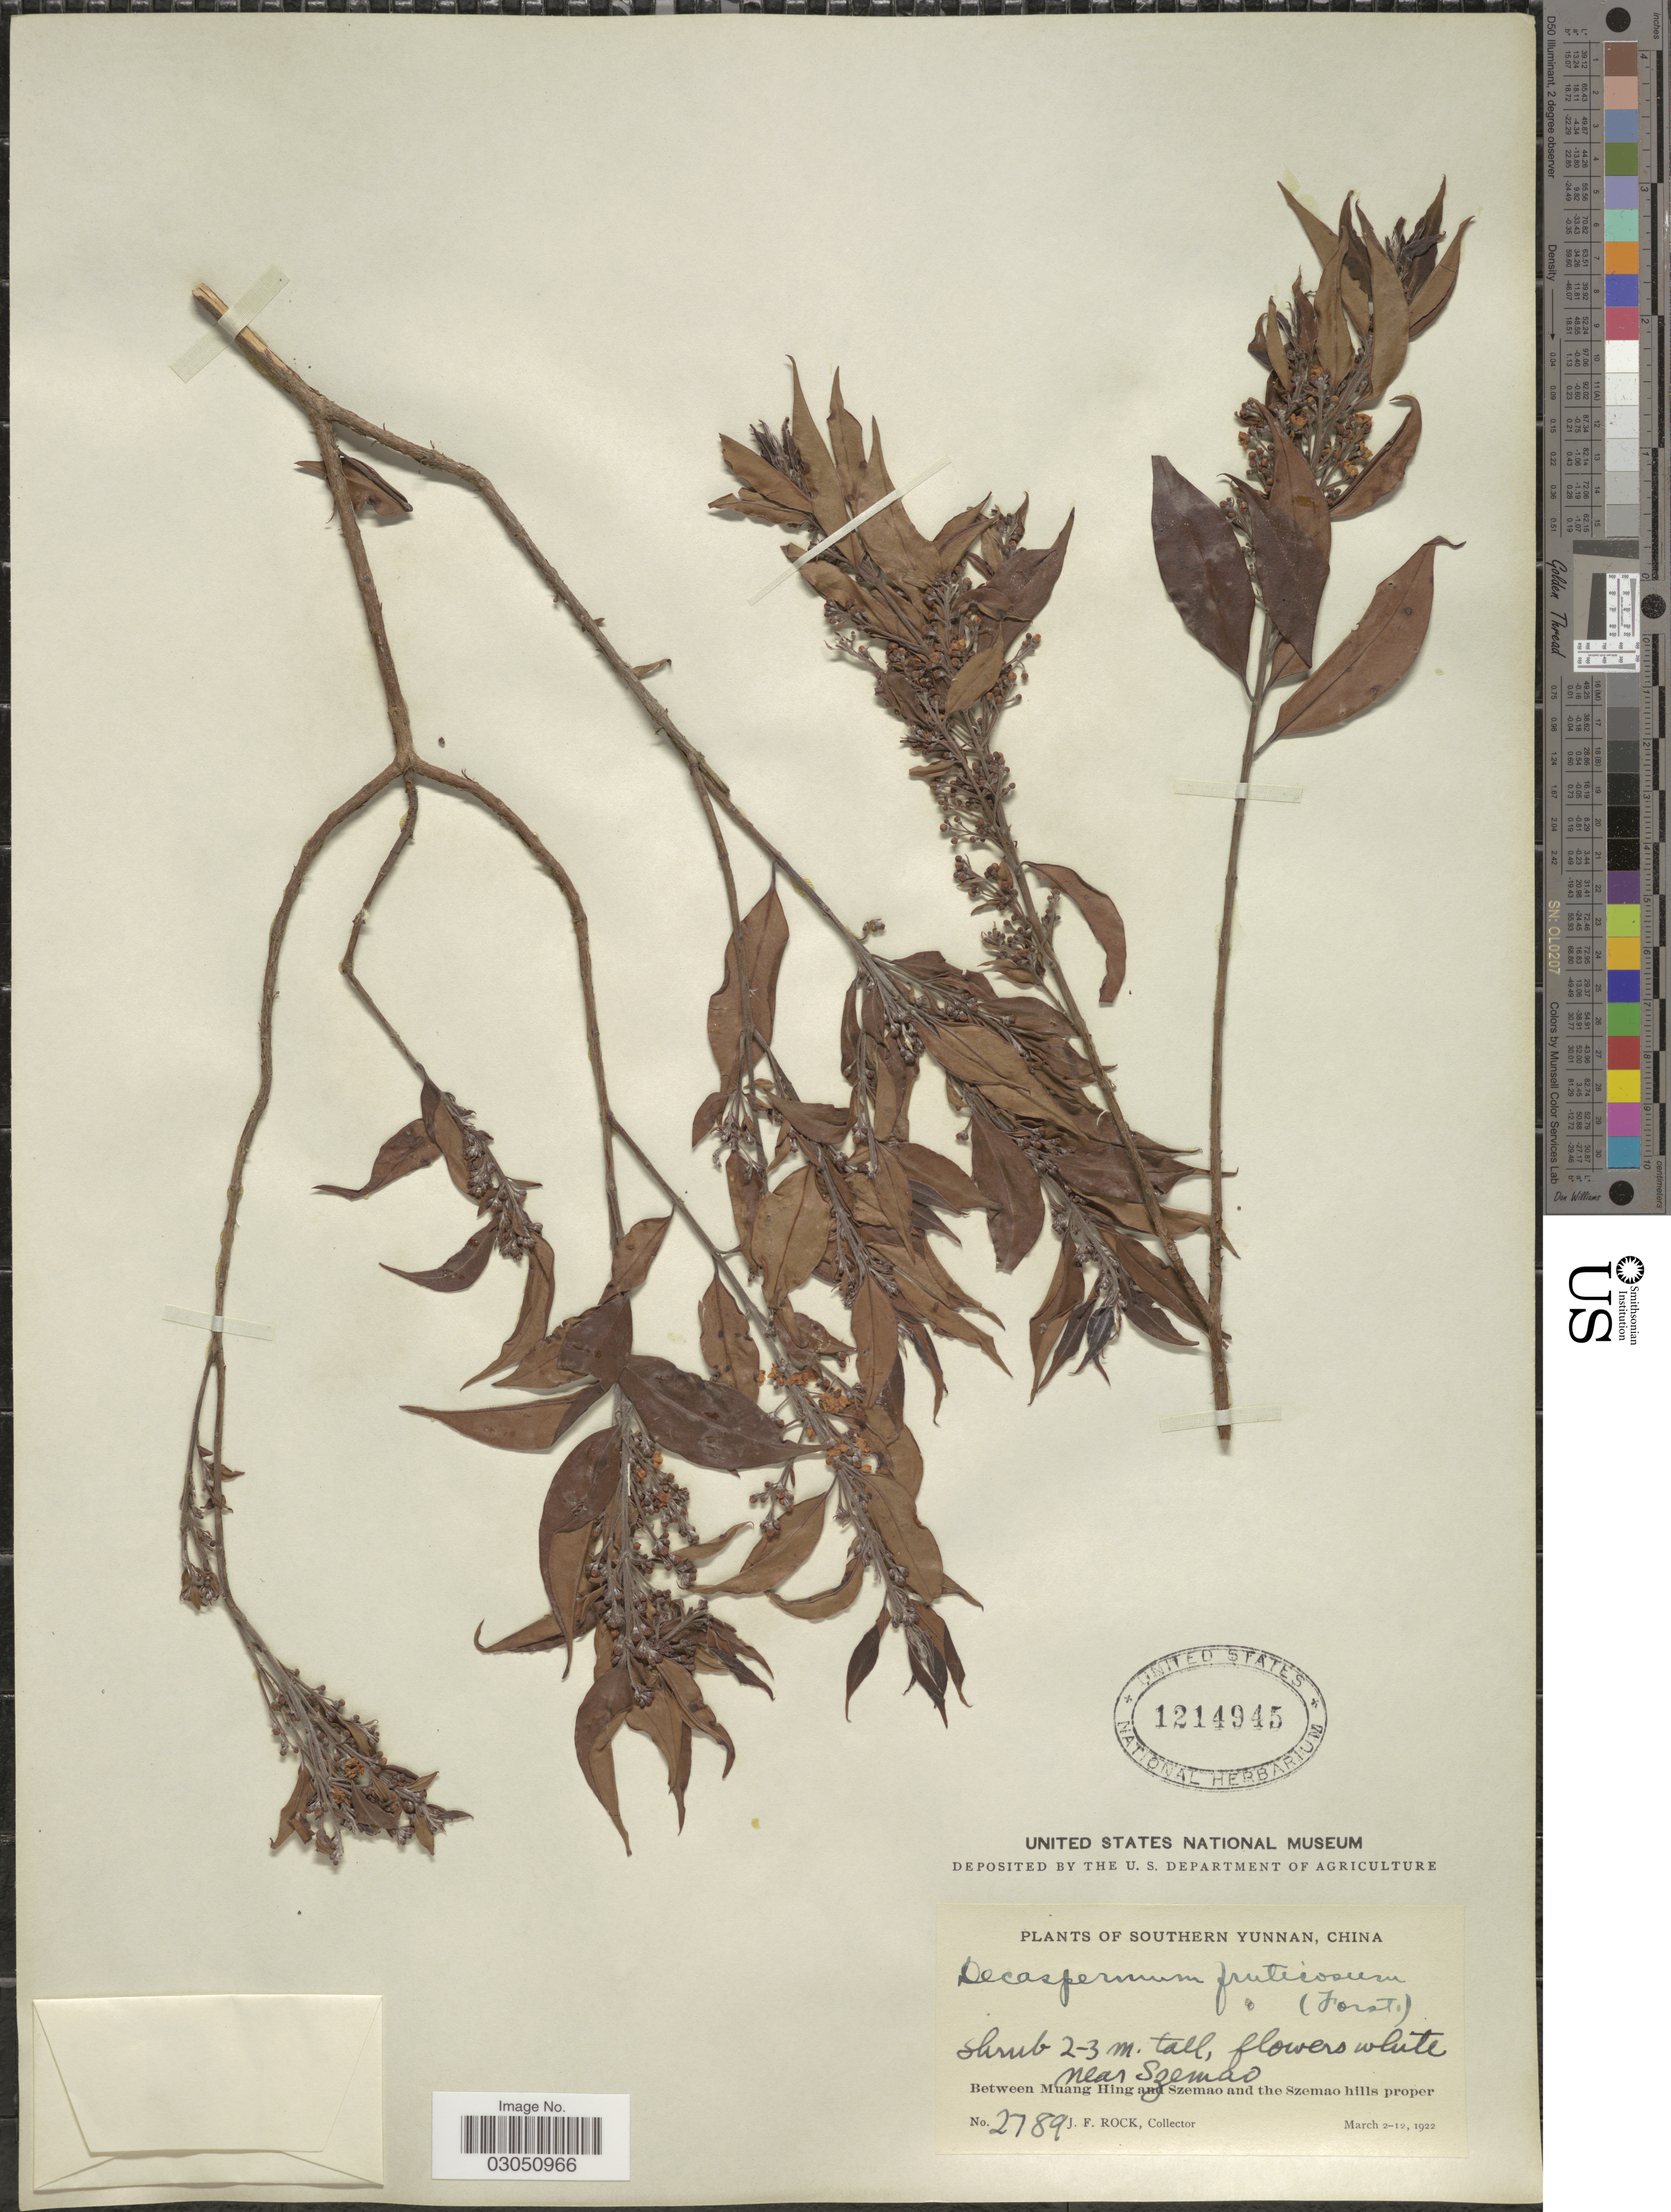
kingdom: Plantae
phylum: Tracheophyta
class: Magnoliopsida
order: Myrtales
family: Myrtaceae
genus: Decaspermum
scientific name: Decaspermum gracilentum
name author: (Hance) Merr. & L.M. Perry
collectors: J. Rock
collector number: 2789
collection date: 1922-03-02/1922-03-12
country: China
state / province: Yunnan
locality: Southern Yunnan. Near Szemao. Between Muang Hing and Szemao and the Szemao hills proper.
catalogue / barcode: US 1214945